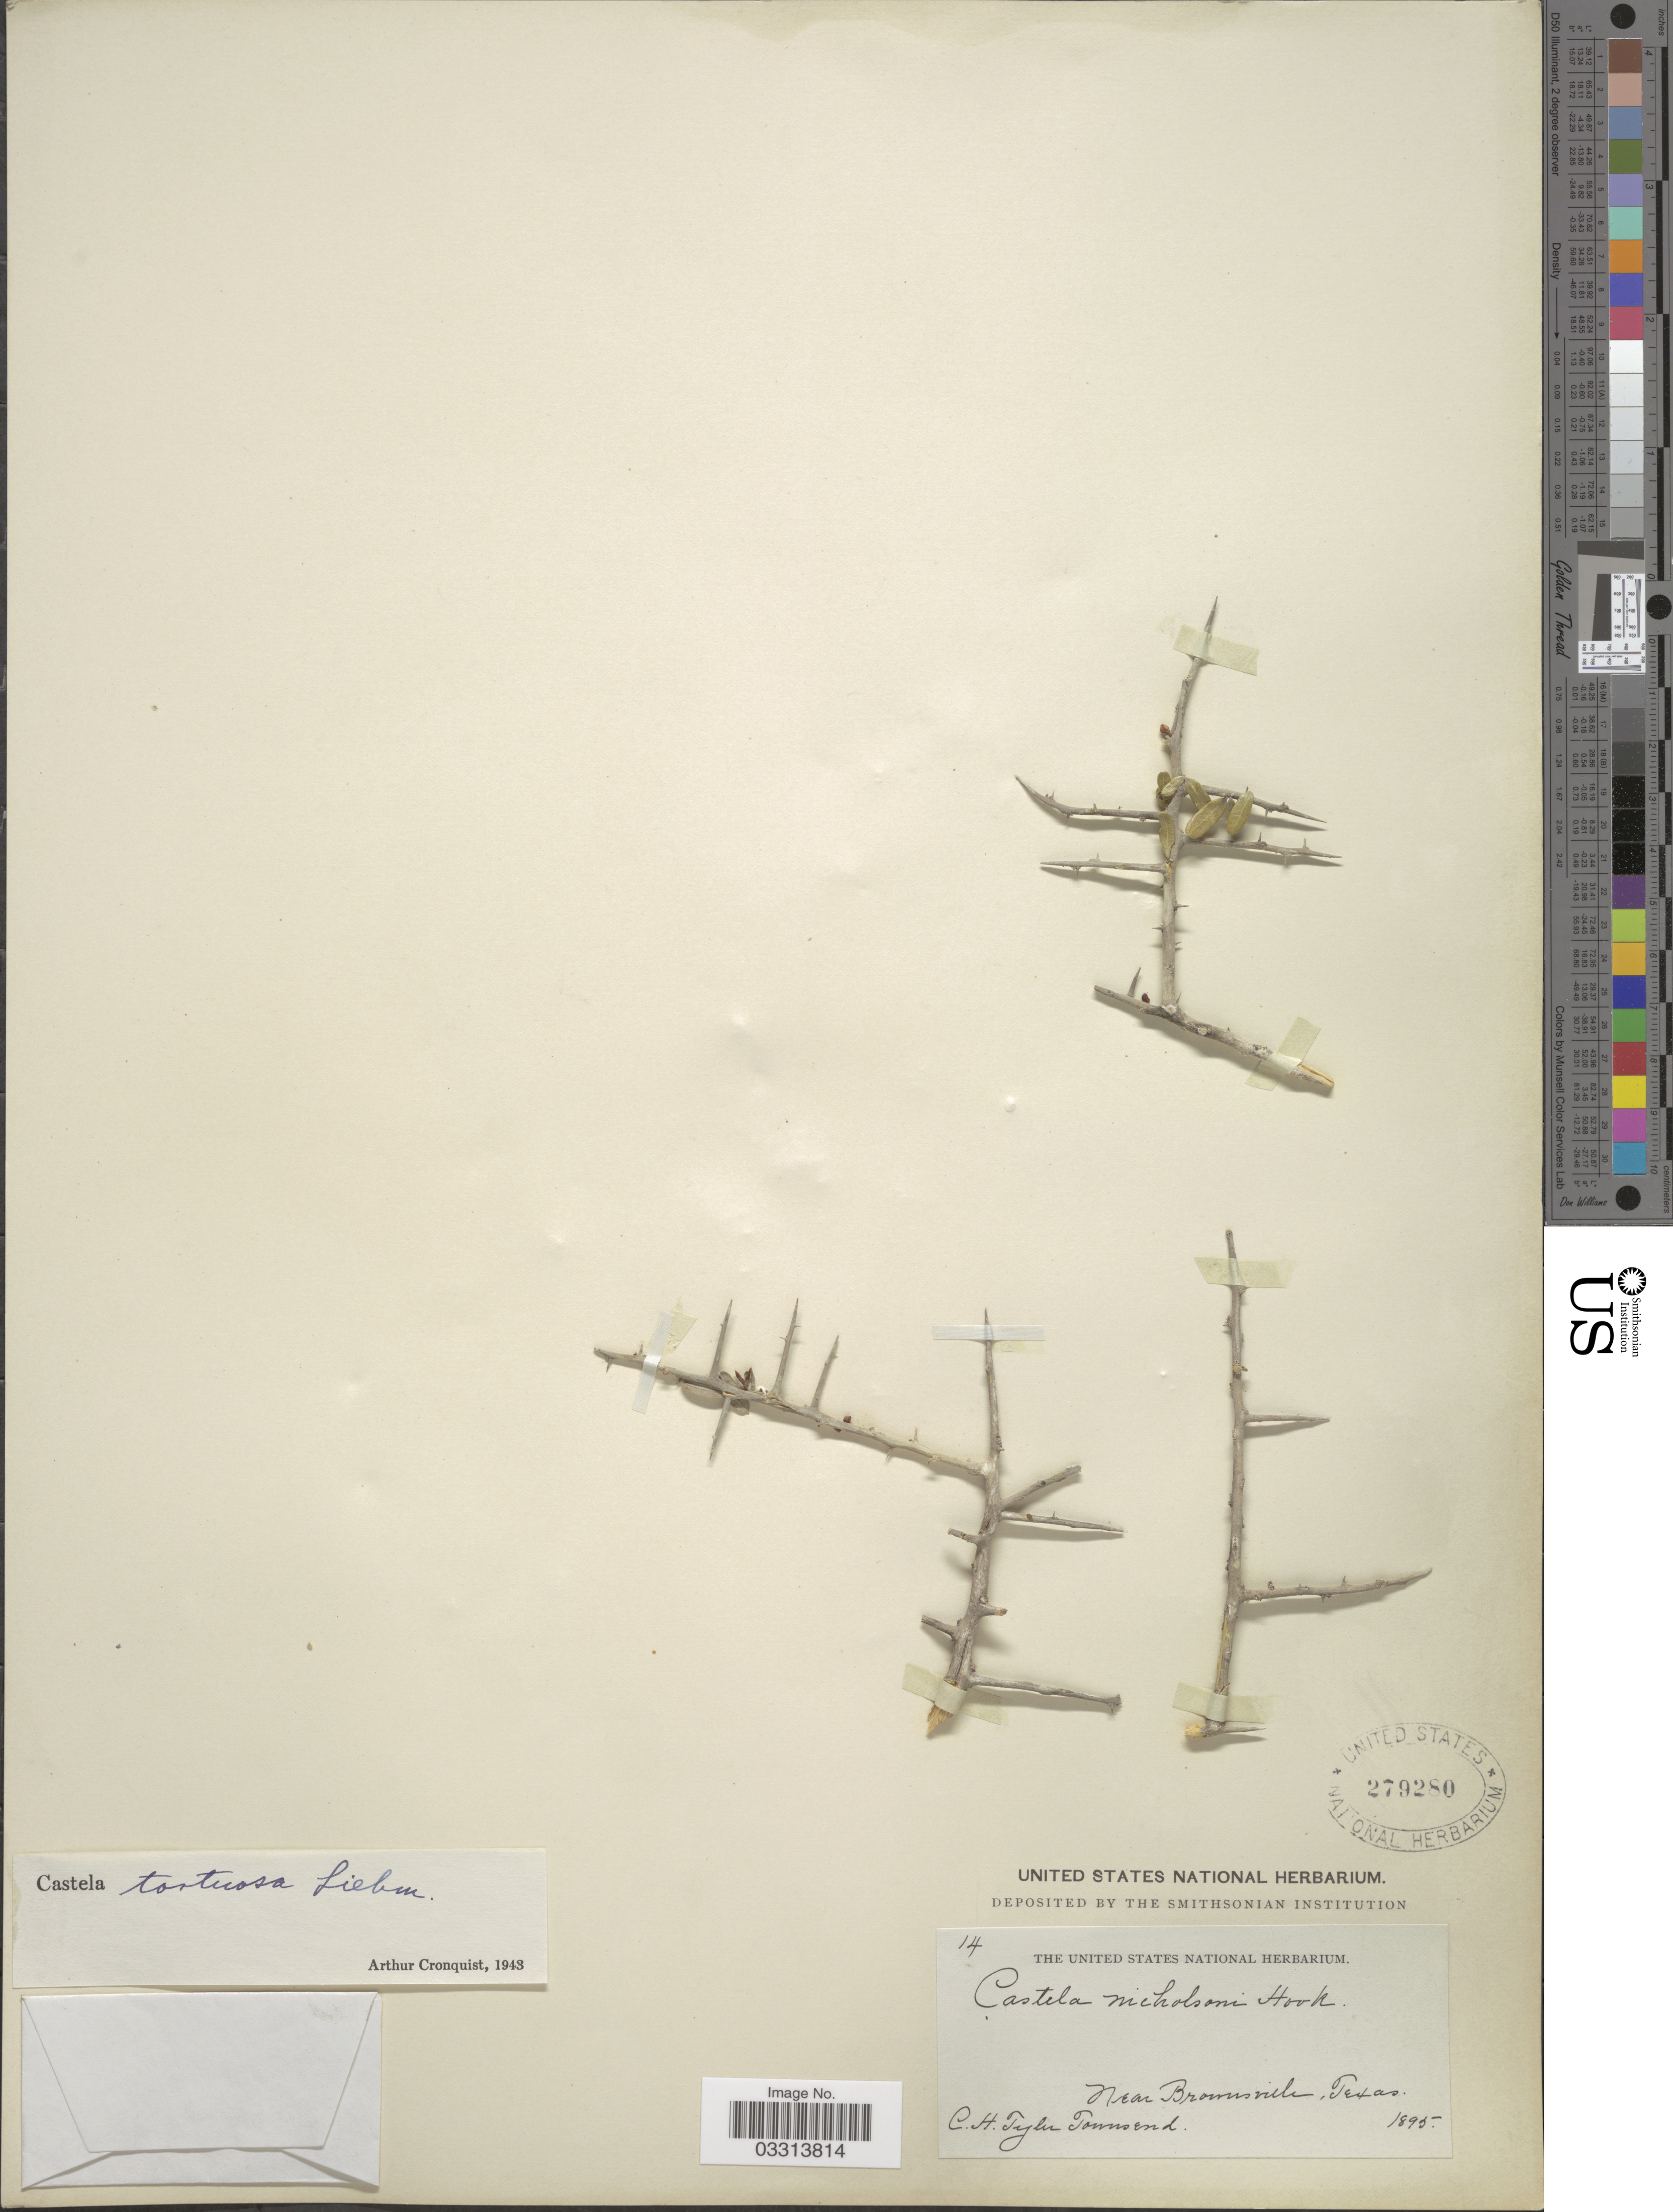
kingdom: Plantae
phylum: Tracheophyta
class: Magnoliopsida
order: Sapindales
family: Simaroubaceae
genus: Castela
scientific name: Castela tortuosa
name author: Liebm.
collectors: C. H. T. Townsend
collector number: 14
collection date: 1895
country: United States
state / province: Texas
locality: Near Brownsville.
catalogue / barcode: US 279280